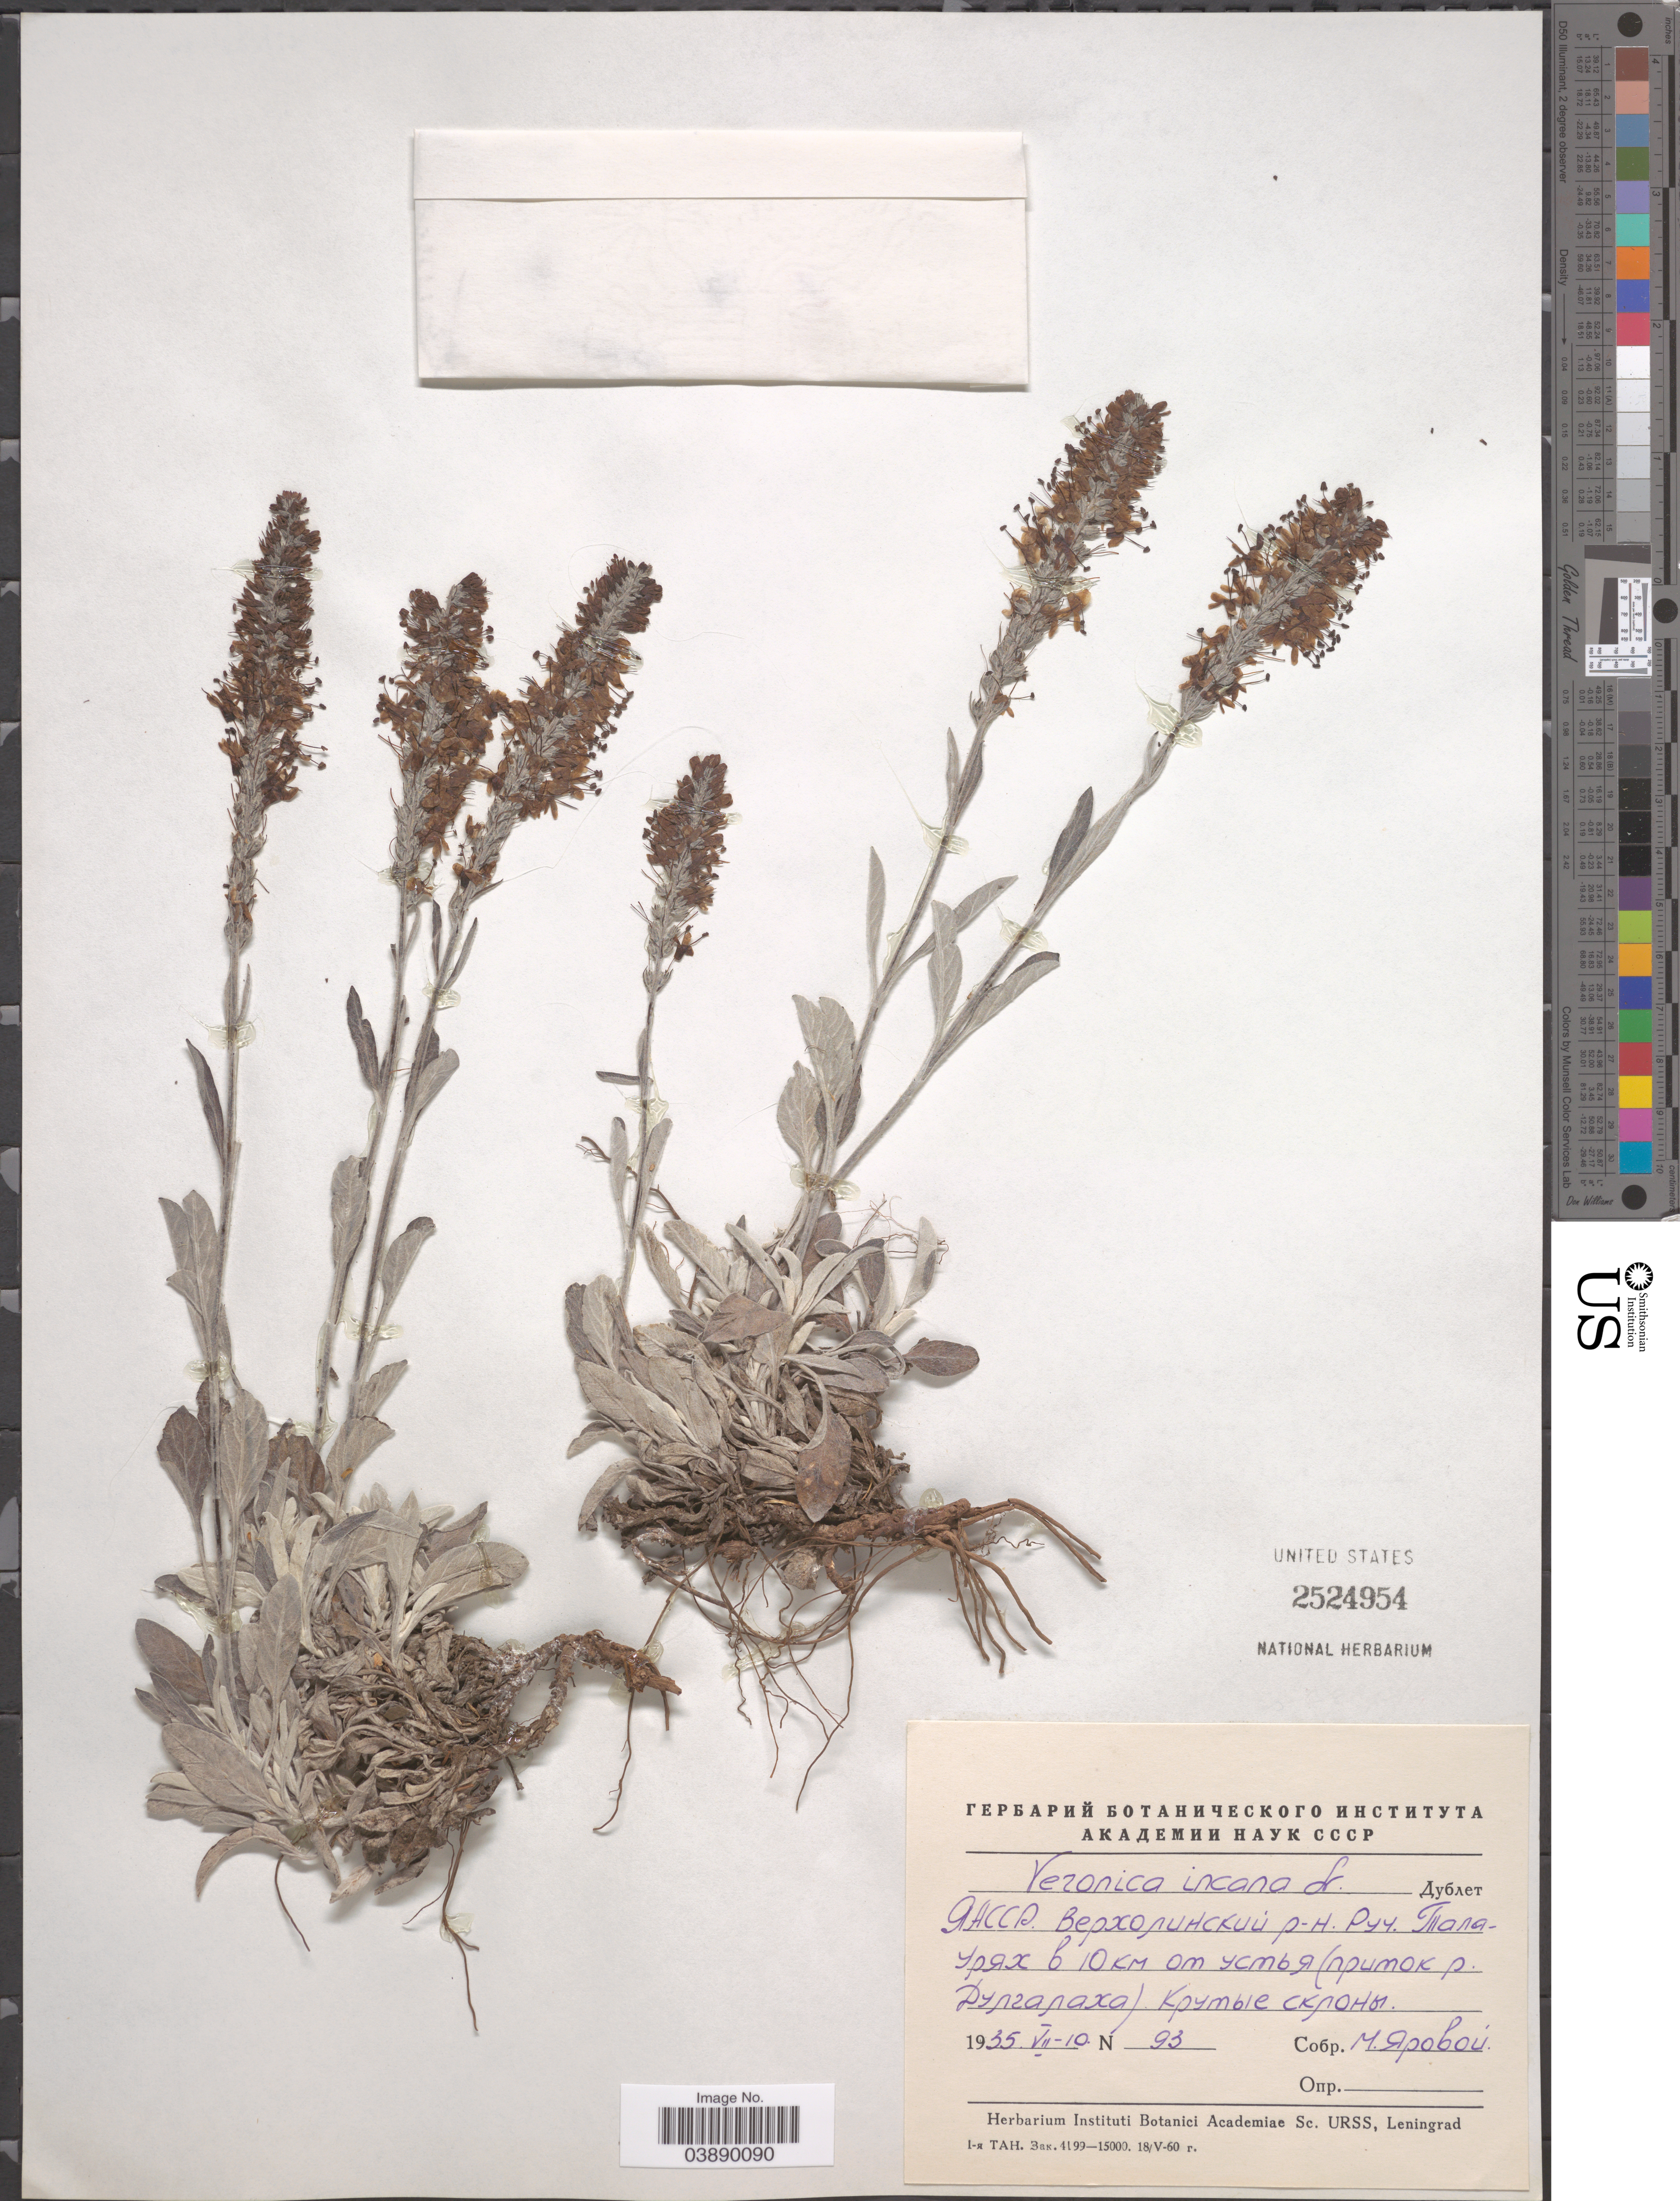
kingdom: Plantae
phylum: Tracheophyta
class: Magnoliopsida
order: Lamiales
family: Plantaginaceae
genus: Veronica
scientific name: Veronica incana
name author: L.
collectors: M. Yarovoy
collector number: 93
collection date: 1935-07-10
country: Russian Federation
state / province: Sakha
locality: Tributary of river Dulgalakh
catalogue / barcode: US 2524954